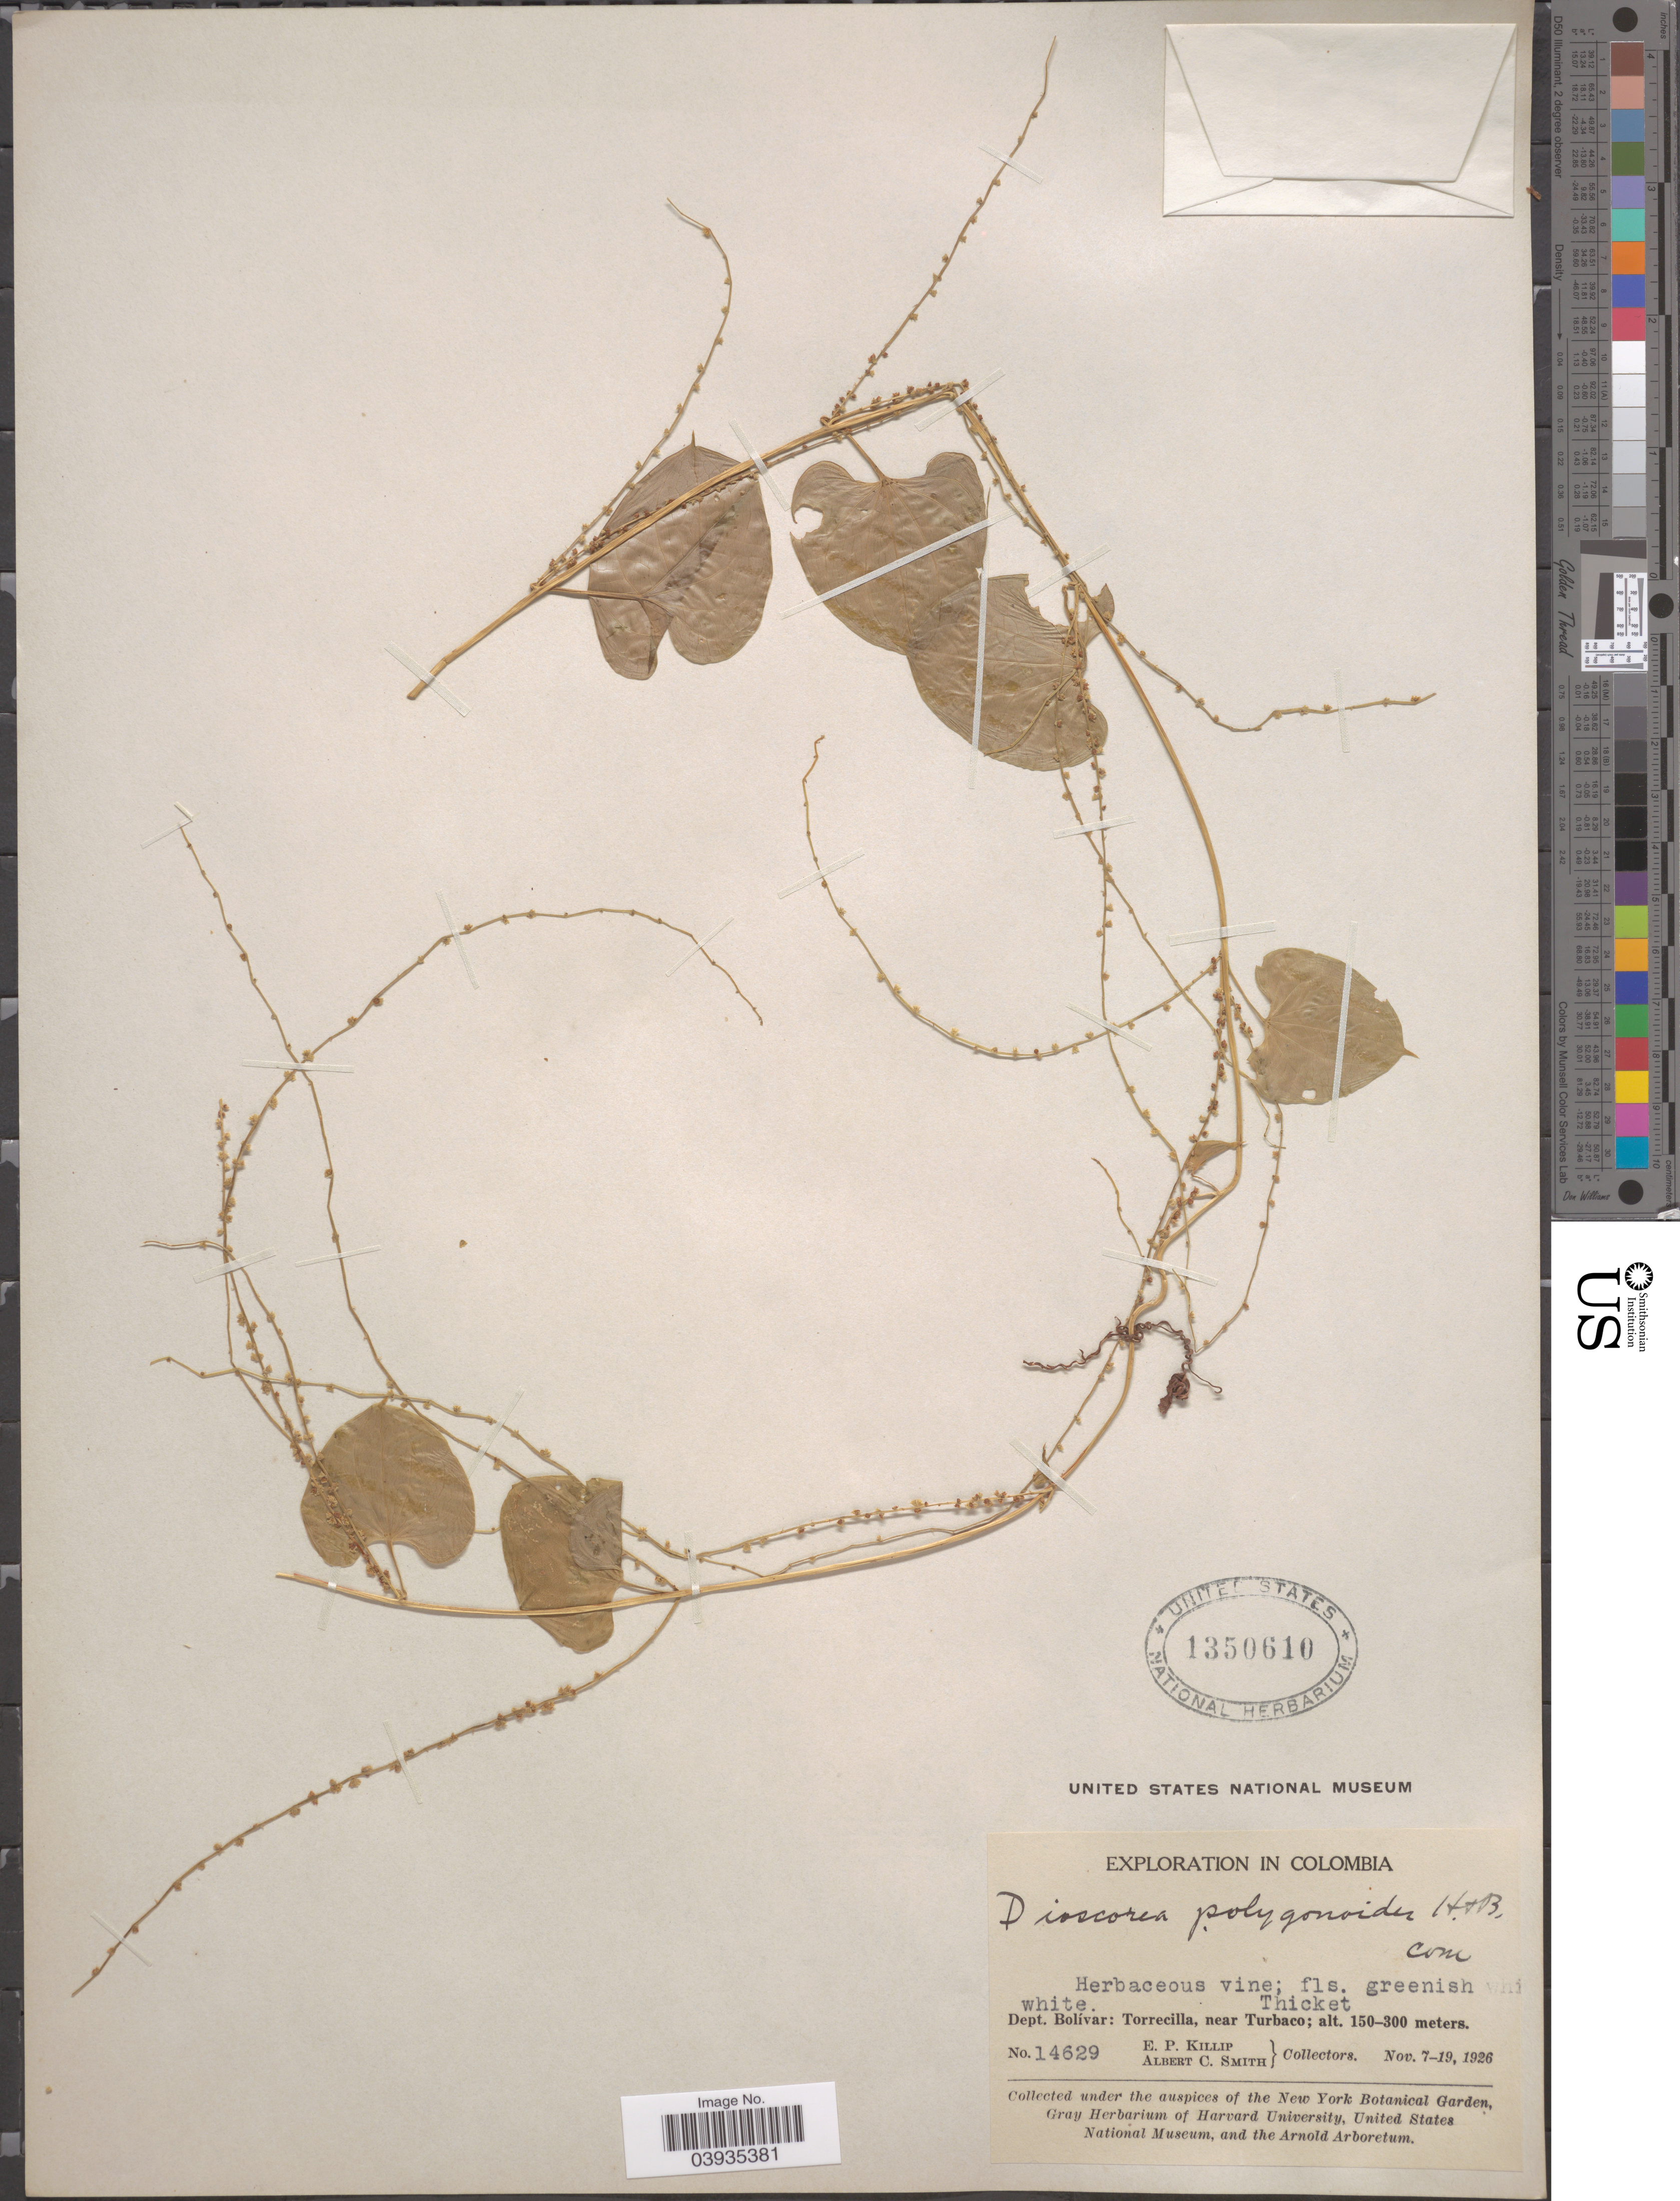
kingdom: Plantae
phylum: Tracheophyta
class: Liliopsida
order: Dioscoreales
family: Dioscoreaceae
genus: Dioscorea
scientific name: Dioscorea polygonoides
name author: Humb. & Bonpl. ex Willd.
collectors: E. P. Killip & A. C. Smith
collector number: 14629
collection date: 1926-11-07/1926-11-19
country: Colombia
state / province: Bolívar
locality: Dept. Bolívar: Torrecilla, near Turbaco.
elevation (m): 150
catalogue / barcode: US 1350610